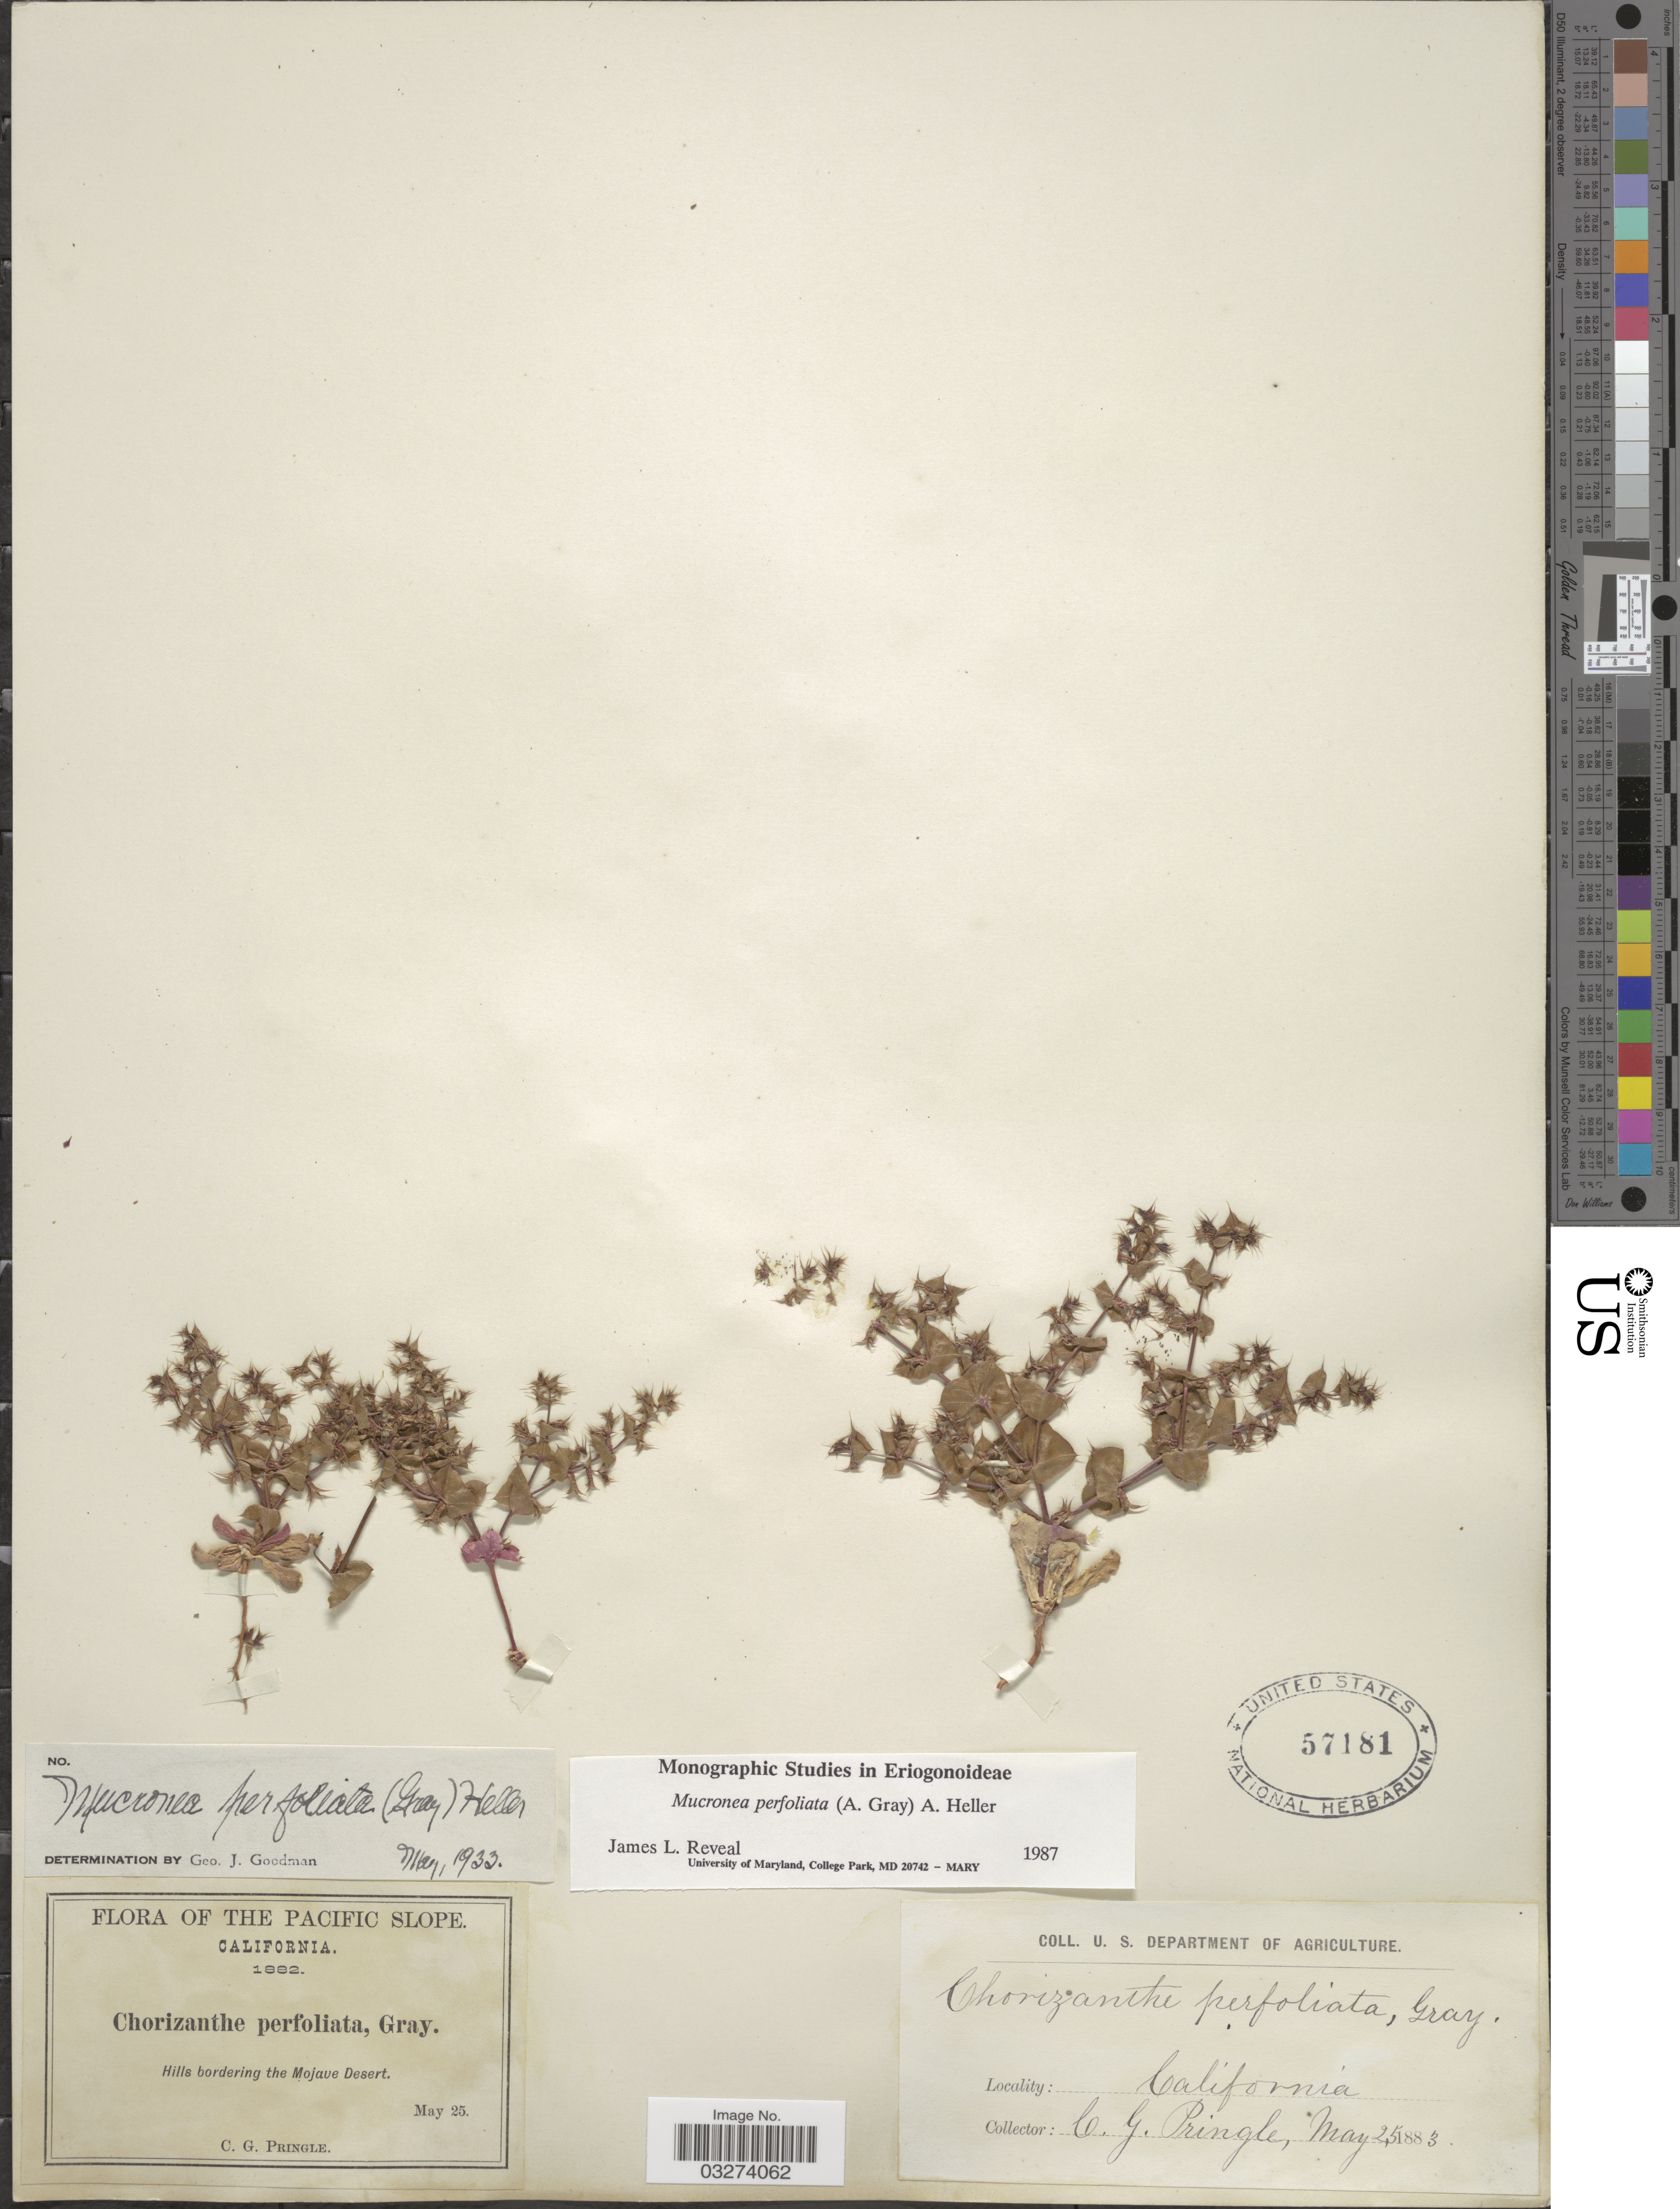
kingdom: Plantae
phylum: Tracheophyta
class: Magnoliopsida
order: Caryophyllales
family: Polygonaceae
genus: Mucronea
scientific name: Mucronea perfoliata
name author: (A. Gray) A. Heller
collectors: C. G. Pringle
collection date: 1883-05-25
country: United States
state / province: California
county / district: San Bernardino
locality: The Pacific Slope. Hills bordering the Mojave Desert.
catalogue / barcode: US 571814